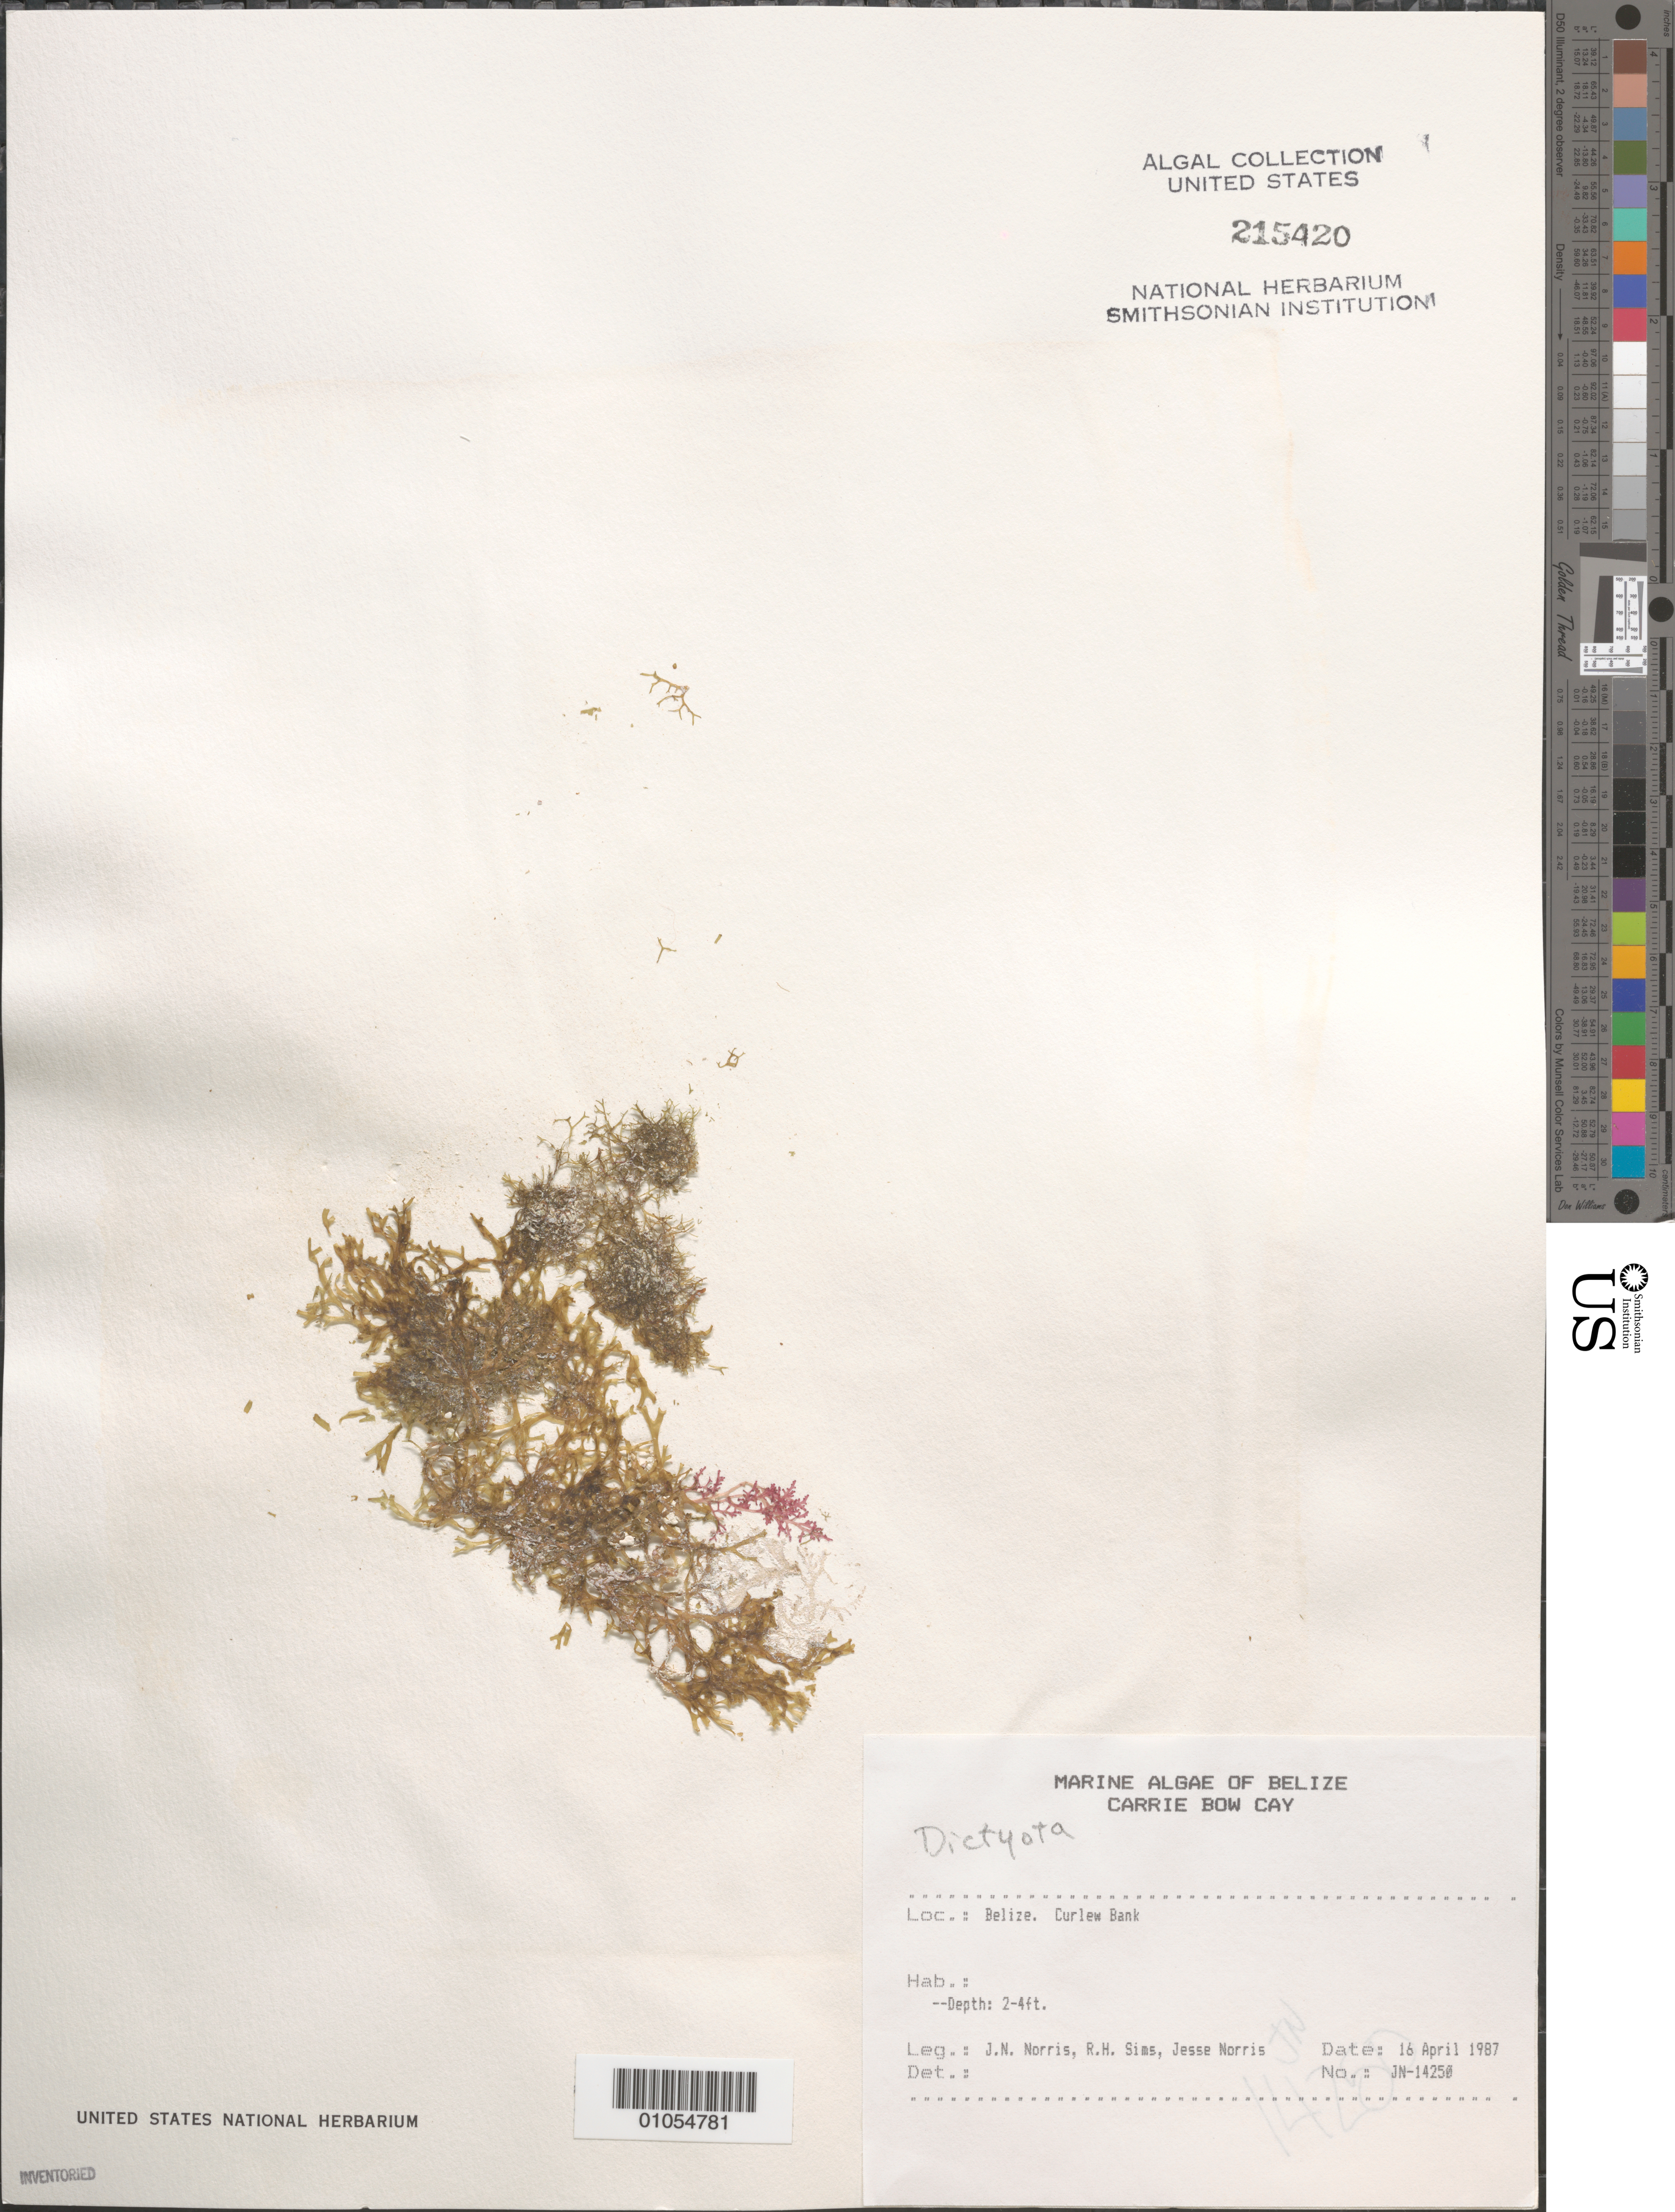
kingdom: Chromista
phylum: Ochrophyta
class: Phaeophyceae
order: Dictyotales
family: Dictyotaceae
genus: Dictyota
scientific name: Dictyota sp.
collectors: J. N. Norris, R. H. Sims & J. A. Norris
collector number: JN-14250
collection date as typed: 16 Apr 1987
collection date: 1987-04-16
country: Belize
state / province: Stann Creek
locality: Curlew Bank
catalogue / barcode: US 215420